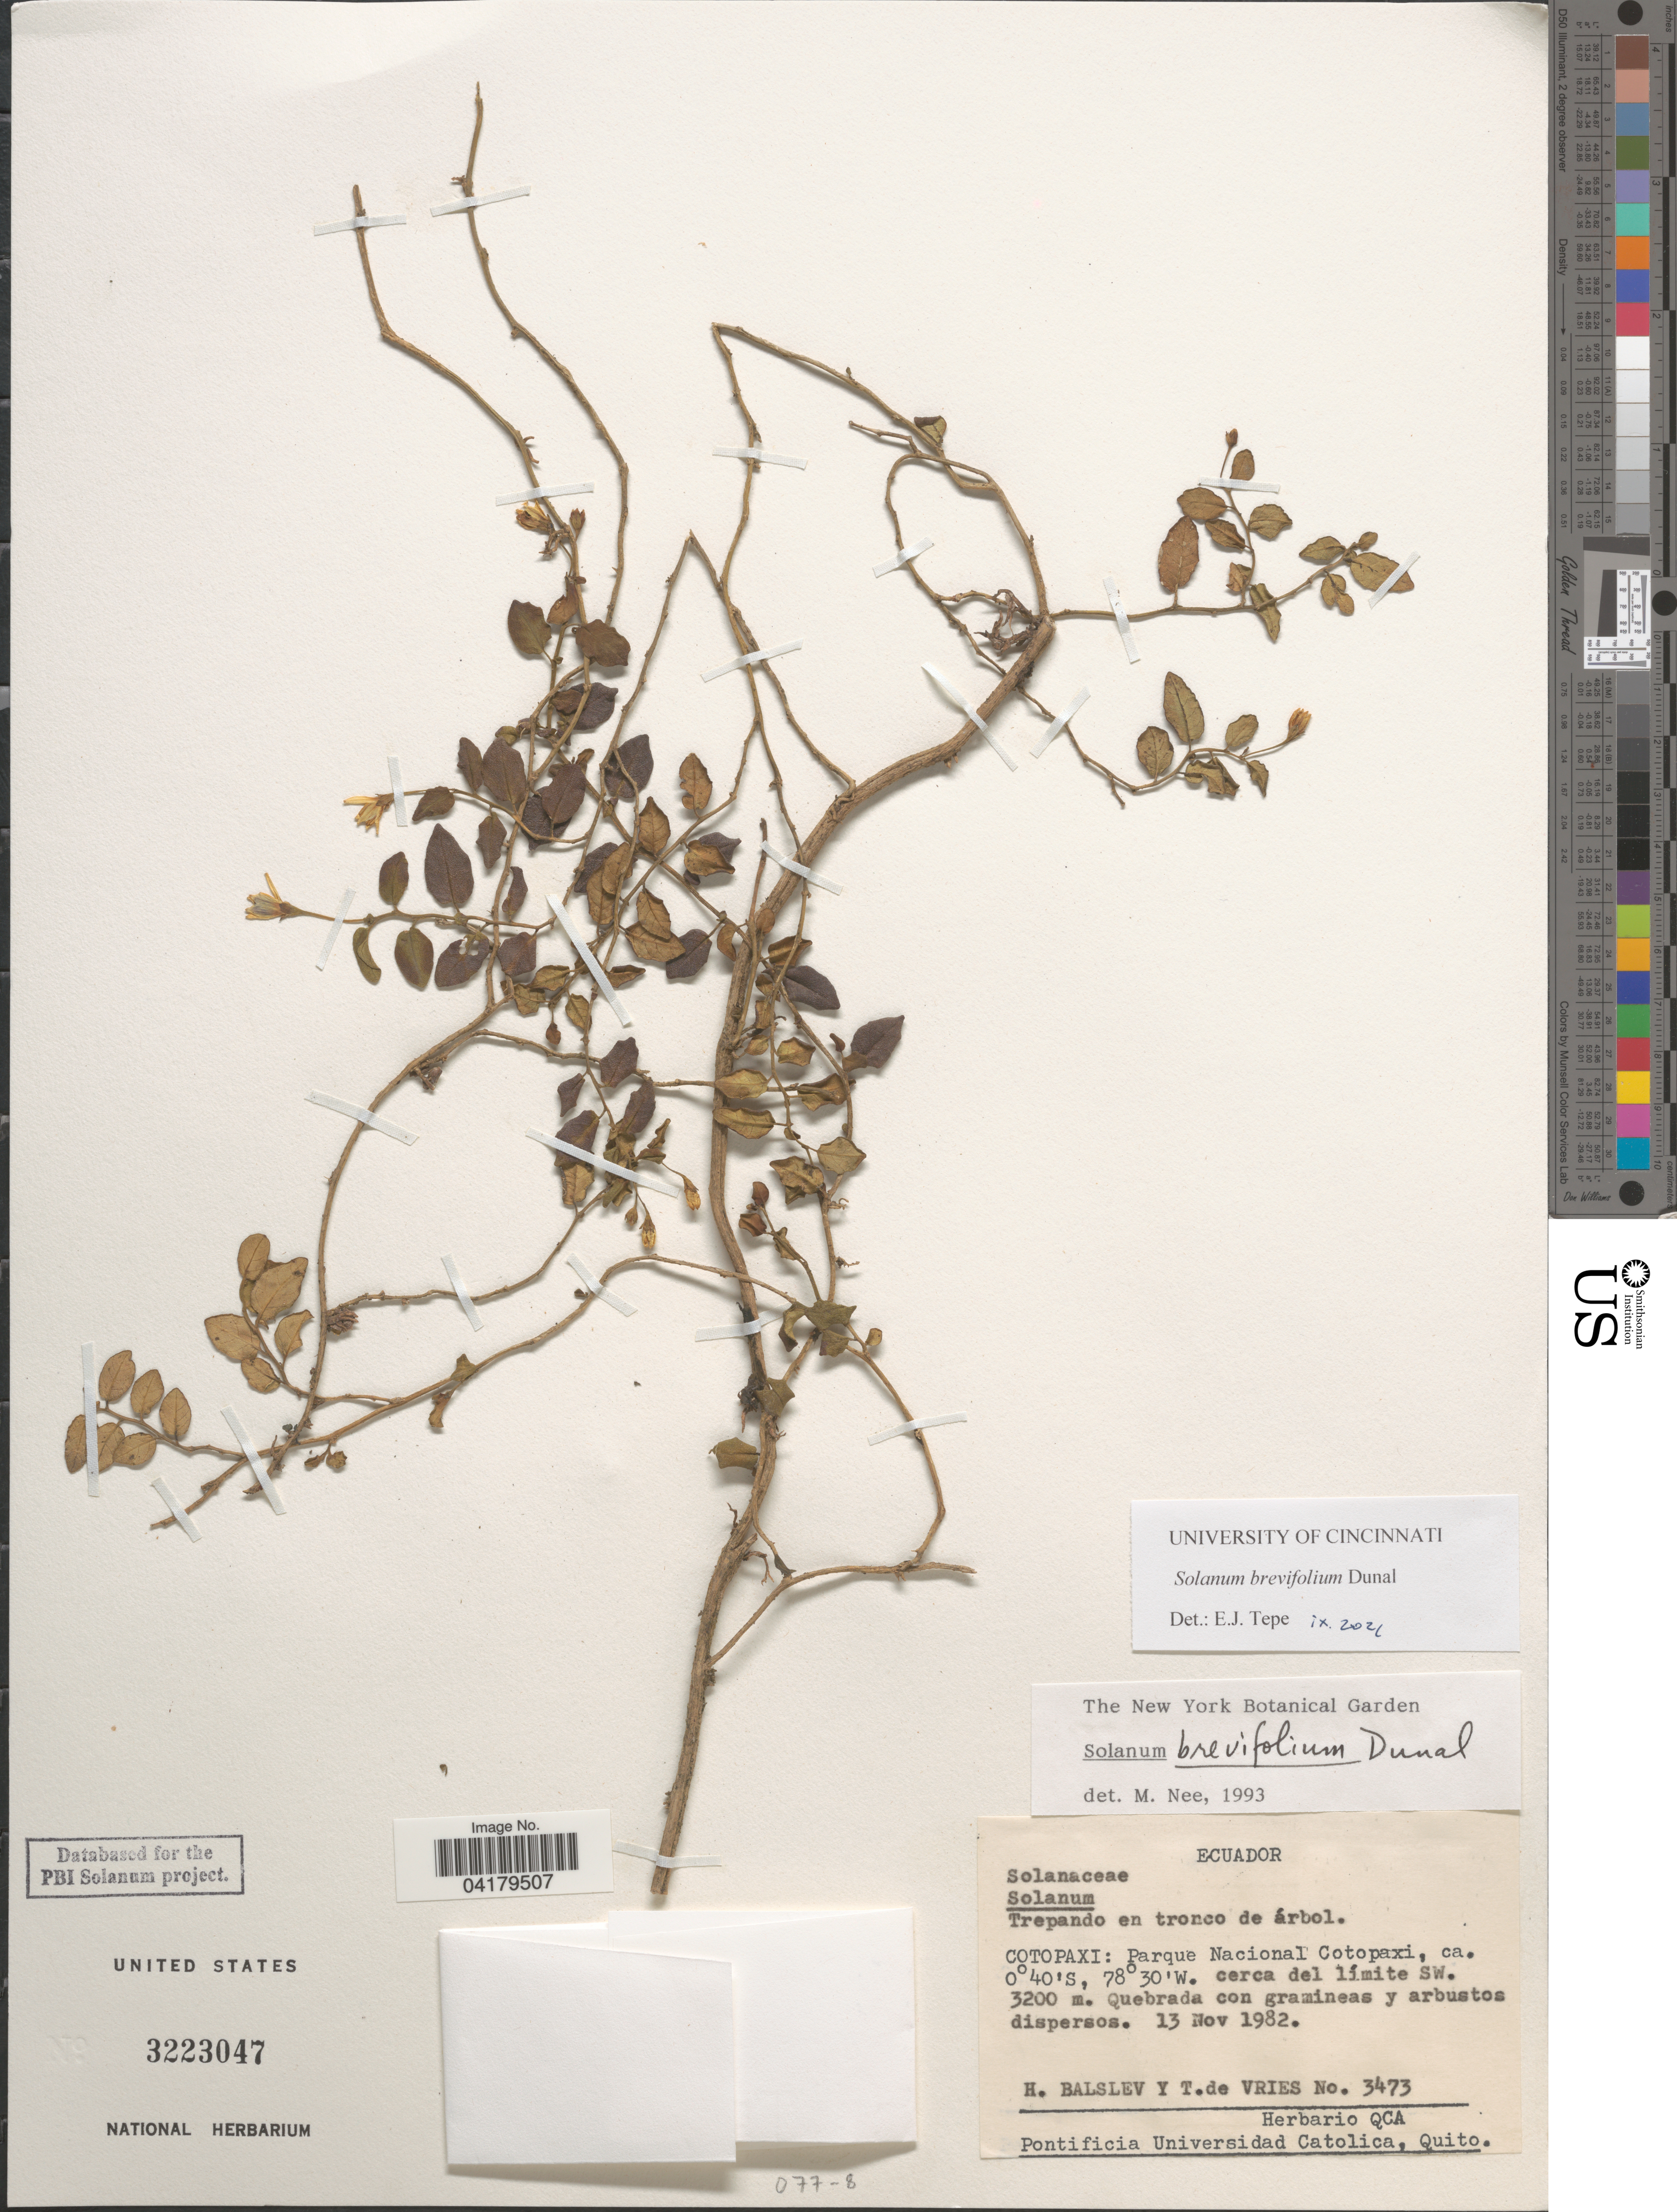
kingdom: Plantae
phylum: Tracheophyta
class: Magnoliopsida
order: Solanales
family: Solanaceae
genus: Solanum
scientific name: Solanum brevifolium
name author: Dunal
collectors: H. Balslev & T. de Vries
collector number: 3473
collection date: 1982-11-13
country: Ecuador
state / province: Cotopaxi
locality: Parque Nacional Cotopaxi. Cerca del límite SW.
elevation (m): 3200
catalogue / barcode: US 3223047